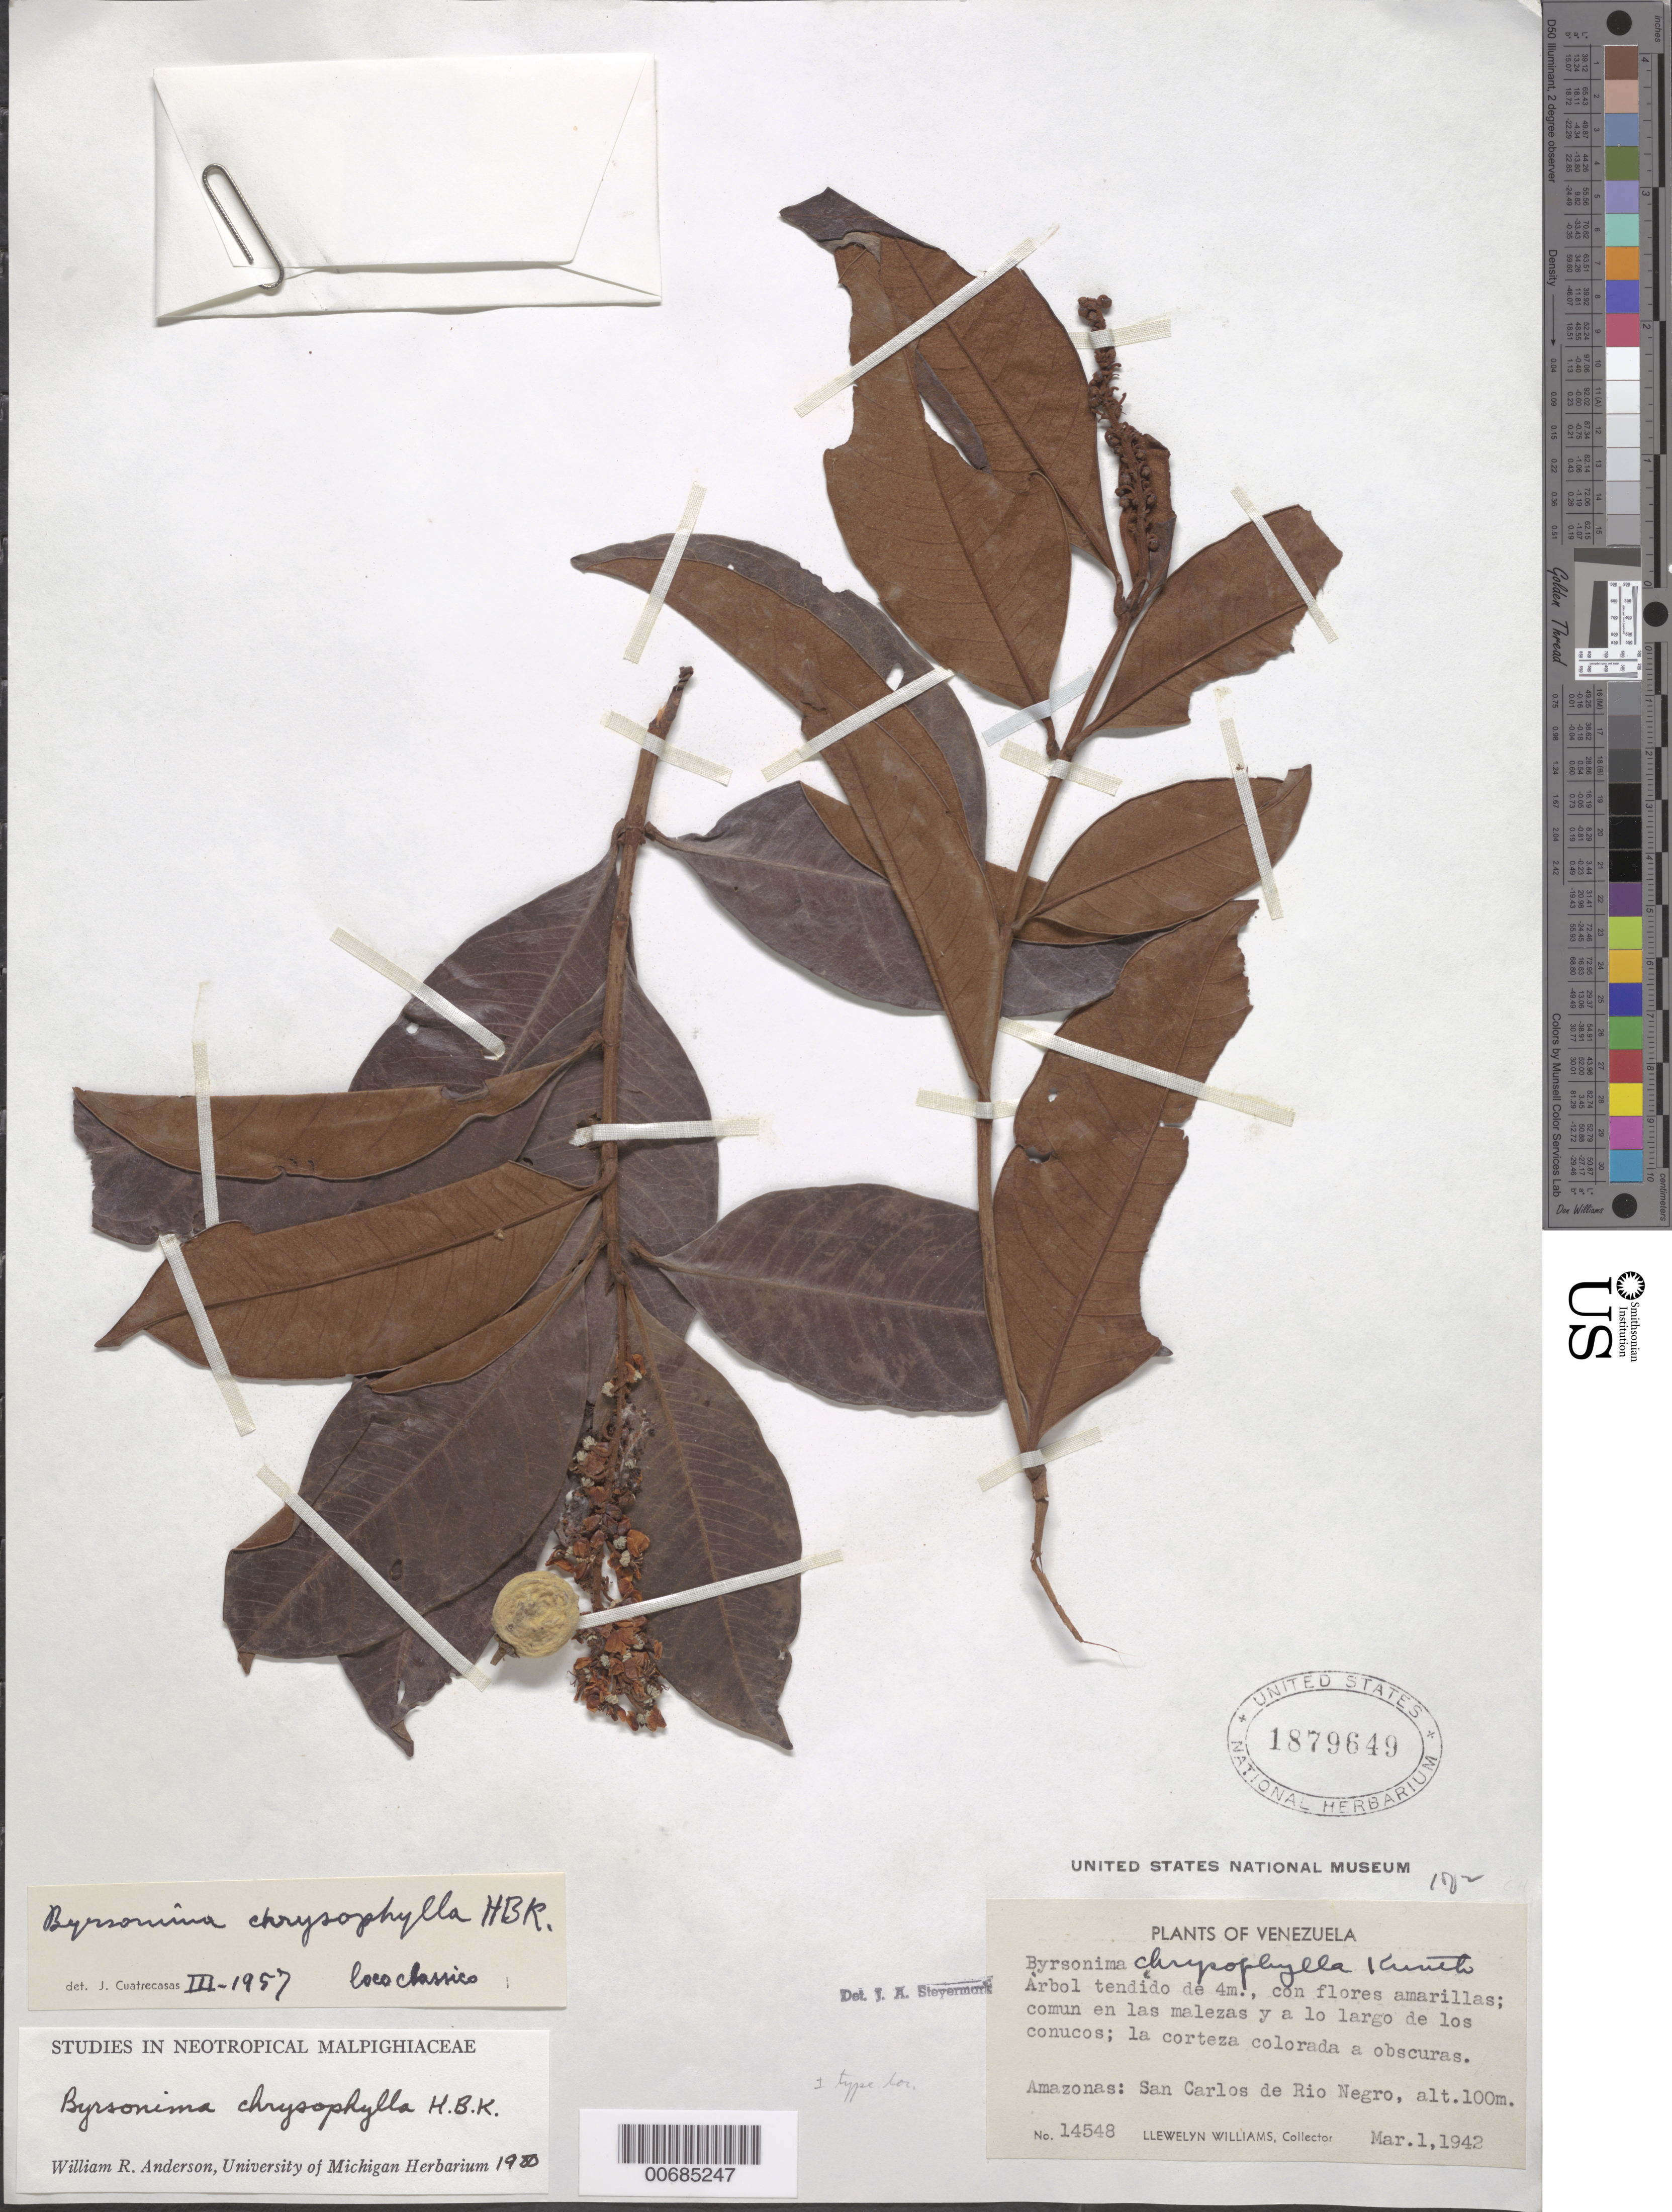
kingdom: Plantae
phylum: Tracheophyta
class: Magnoliopsida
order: Malpighiales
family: Malpighiaceae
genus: Byrsonima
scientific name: Byrsonima chrysophylla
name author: Kunth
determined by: Anderson, W. R., (MICH), University of Michigan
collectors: Ll. Williams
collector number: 14548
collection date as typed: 1-Mar-42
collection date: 1942-03-01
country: Venezuela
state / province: Amazonas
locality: San Carlos de Río Negro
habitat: Común en las malezas y a lo largo de los conucos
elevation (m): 100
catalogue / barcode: US 1879649